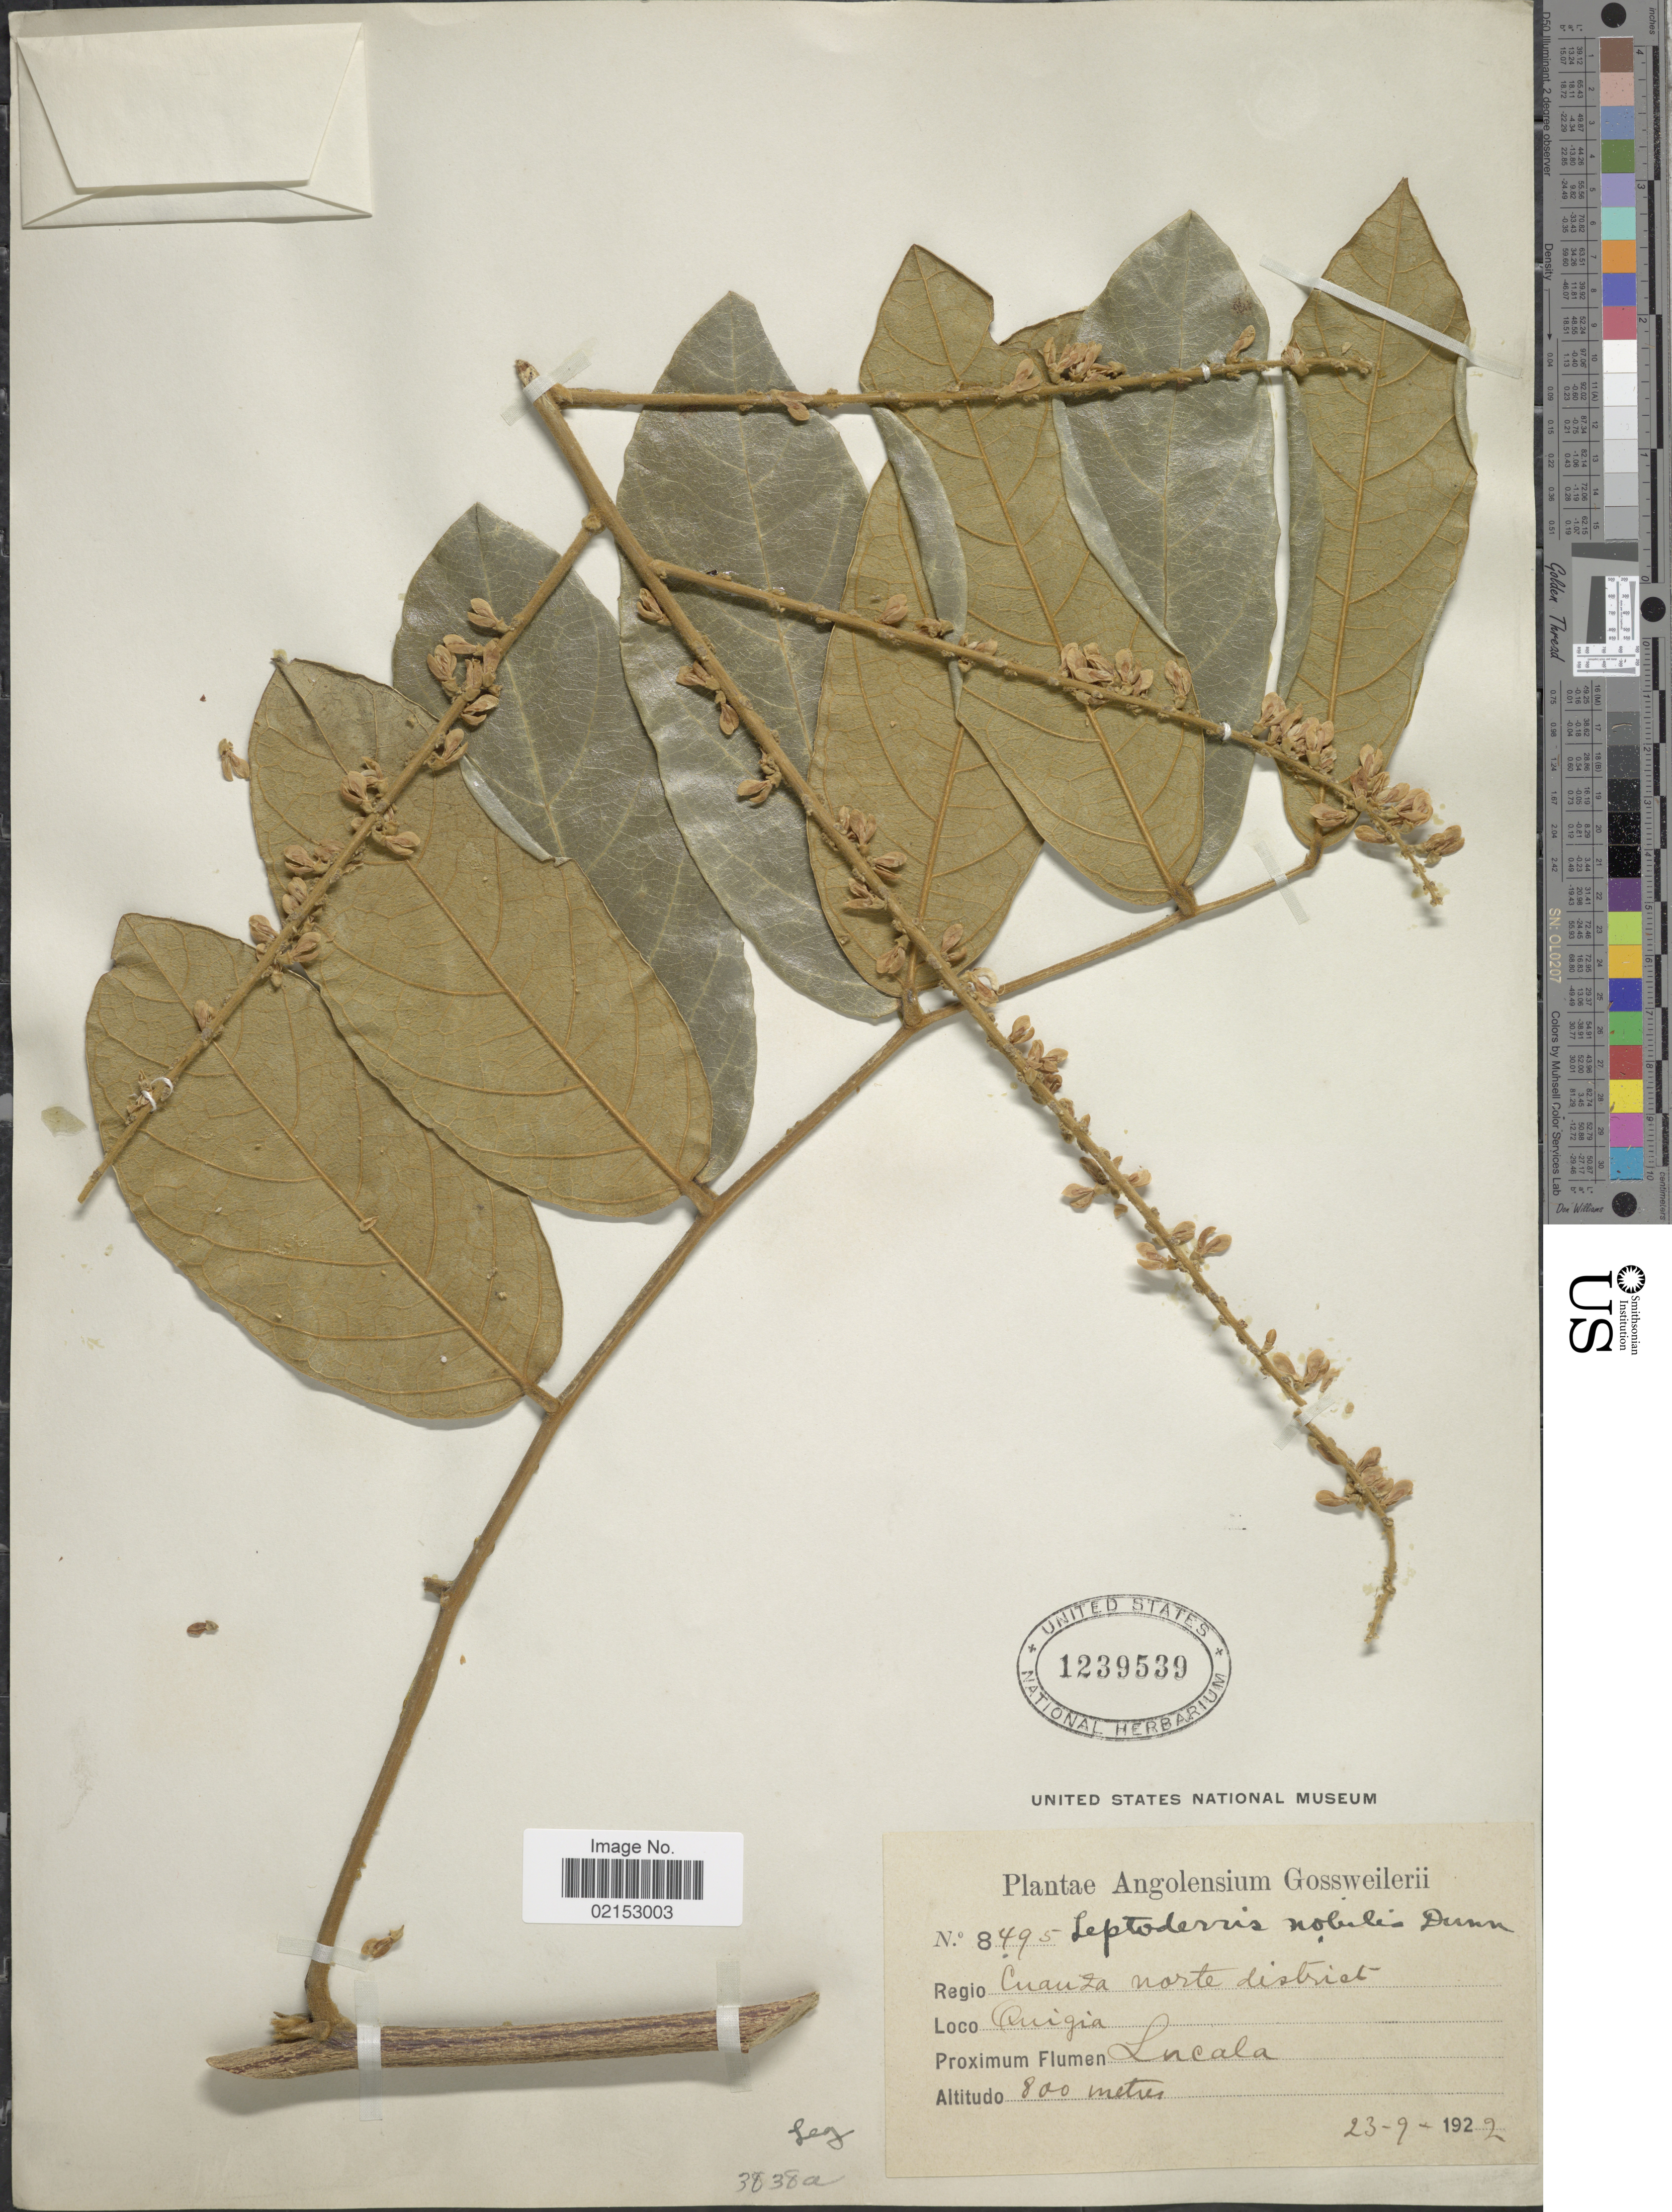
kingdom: Plantae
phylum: Tracheophyta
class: Magnoliopsida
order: Fabales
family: Fabaceae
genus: Leptoderris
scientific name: Leptoderris nobilis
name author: (Baker) Dunn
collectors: -. Gossweiler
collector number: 8495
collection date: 1922-09-23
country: Angola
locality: Regio Cuanza norte district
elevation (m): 800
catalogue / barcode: US 1239539